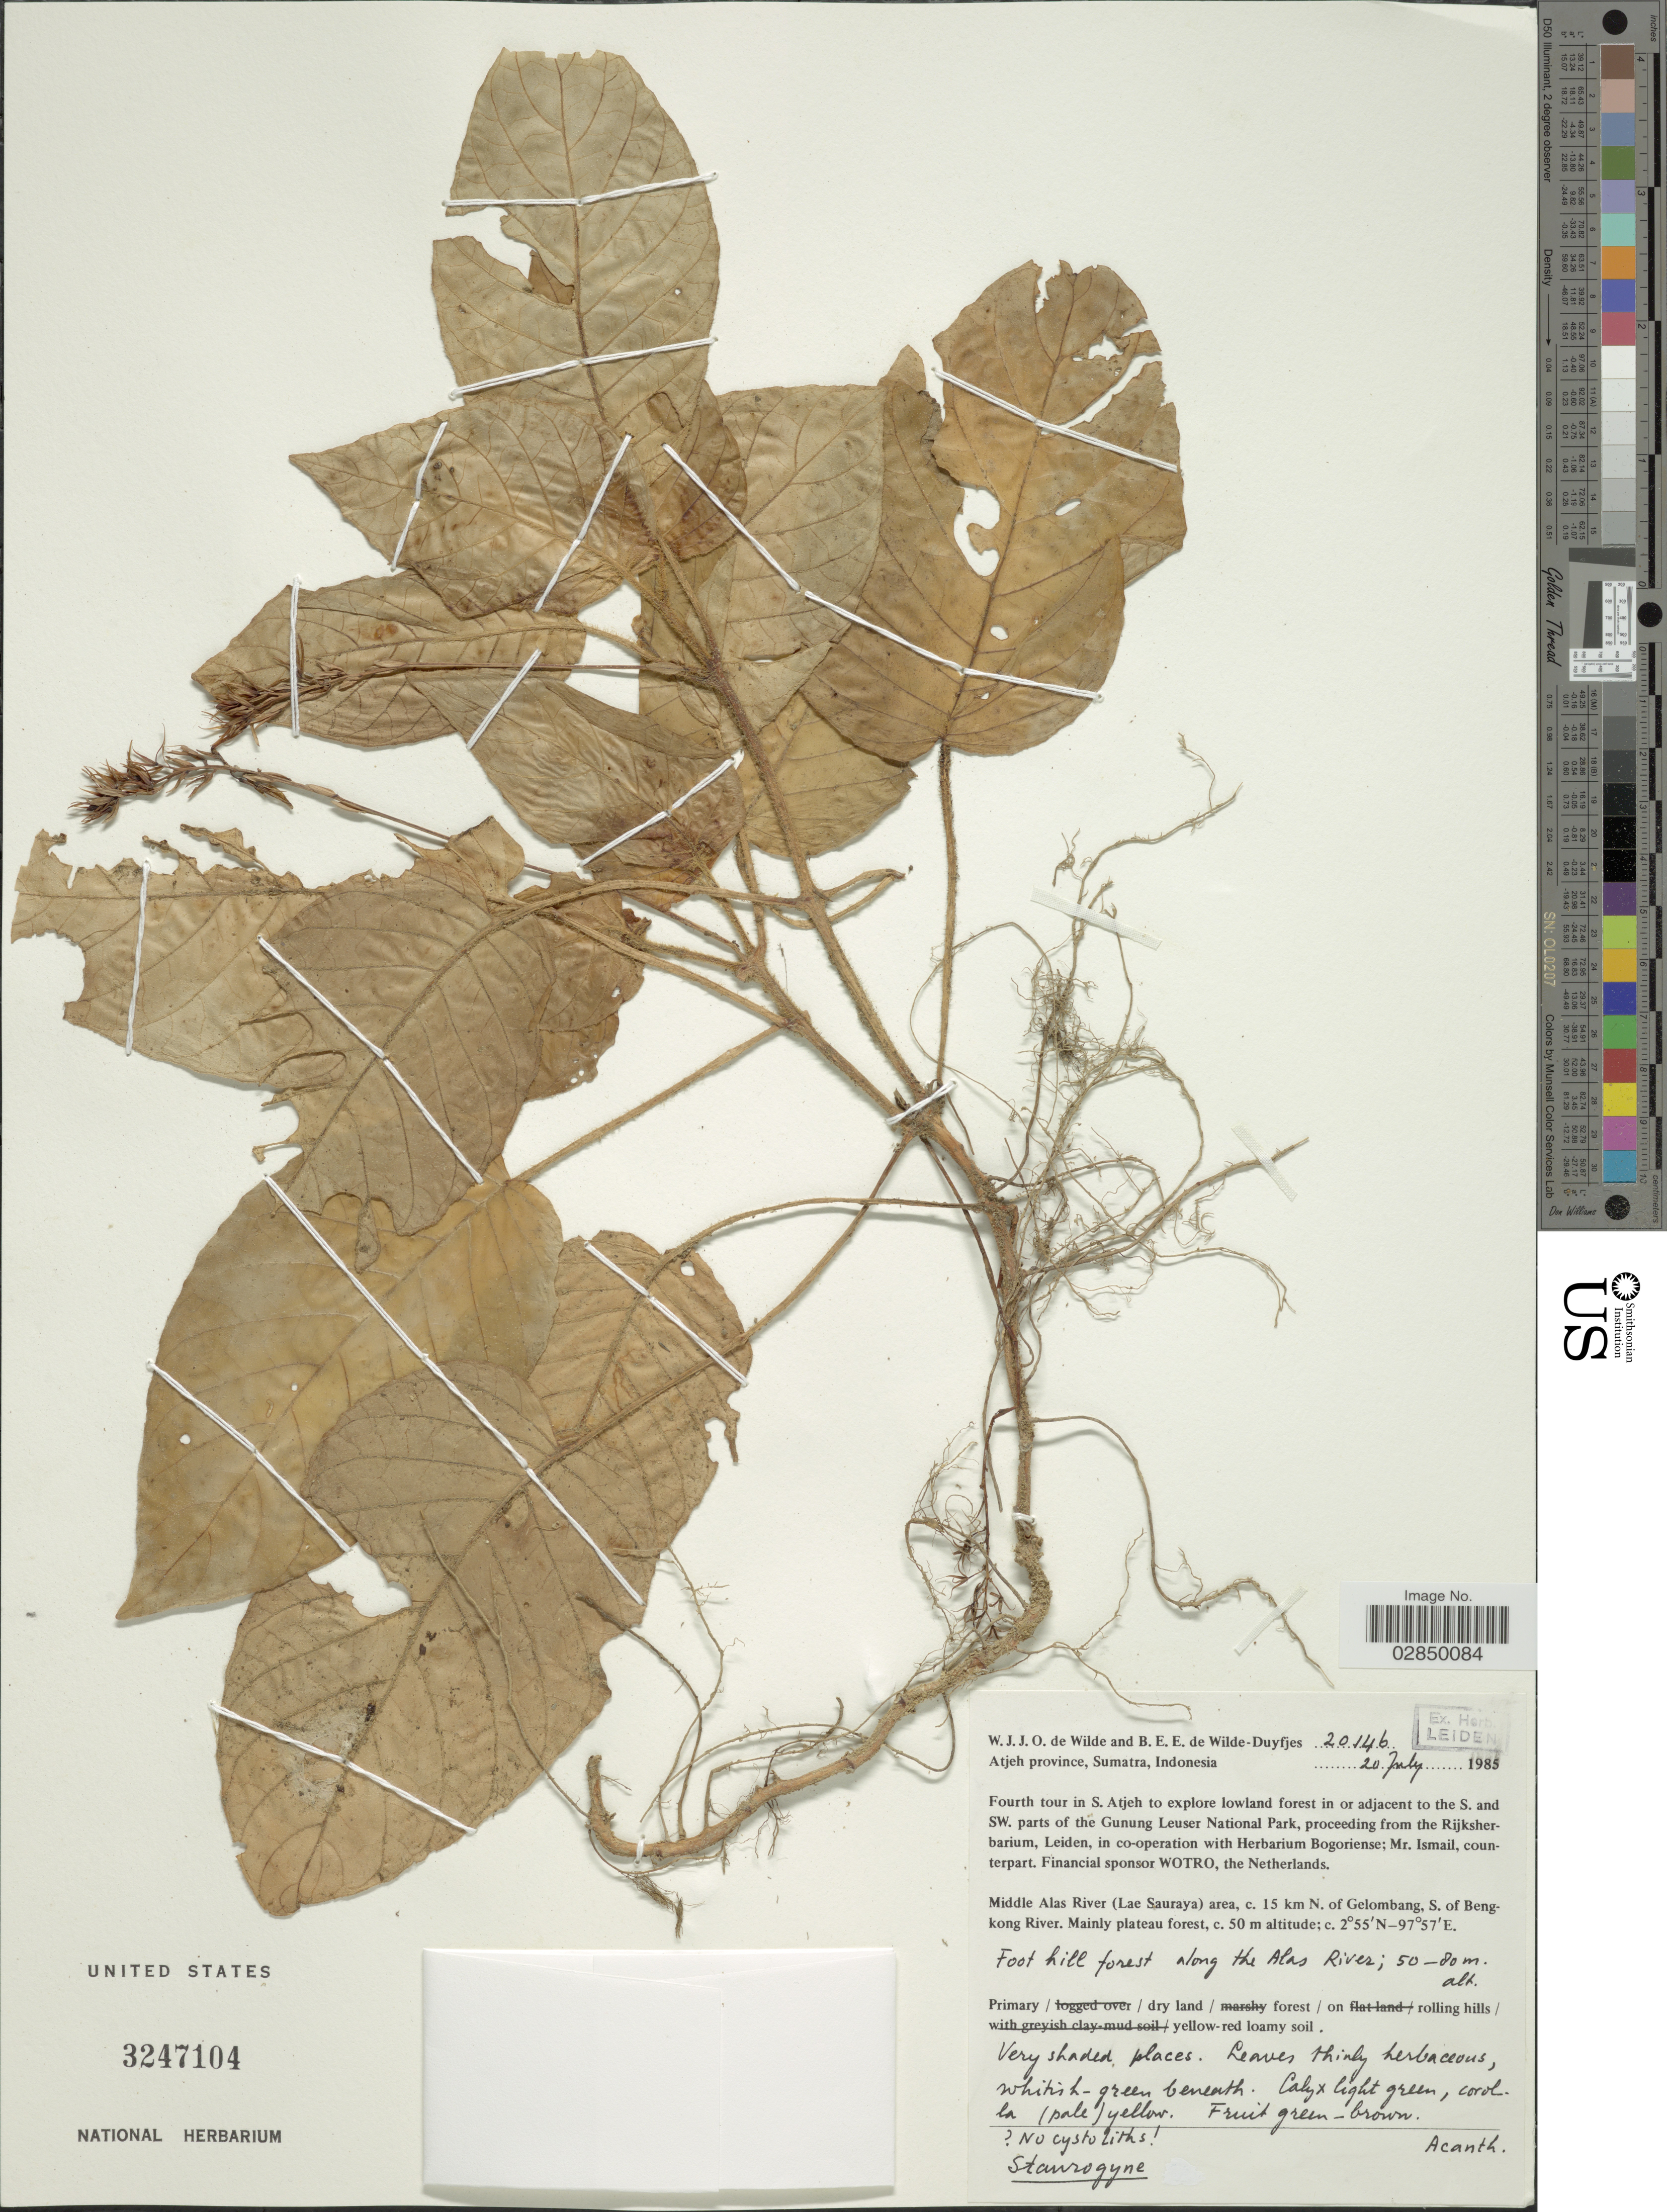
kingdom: Plantae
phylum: Tracheophyta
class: Magnoliopsida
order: Lamiales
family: Acanthaceae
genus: Staurogyne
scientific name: Staurogyne sp.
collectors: W. J. de Wilde & B. E. de Wilde-Duyfjes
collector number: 20146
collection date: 1985-07-20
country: Indonesia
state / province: Sumatra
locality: Atjeh province. Middle Alas River (Lae Sauraya) area, c. 15 km N. of Gelombang, S. of Bengkong River.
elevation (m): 50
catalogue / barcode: US 3247104